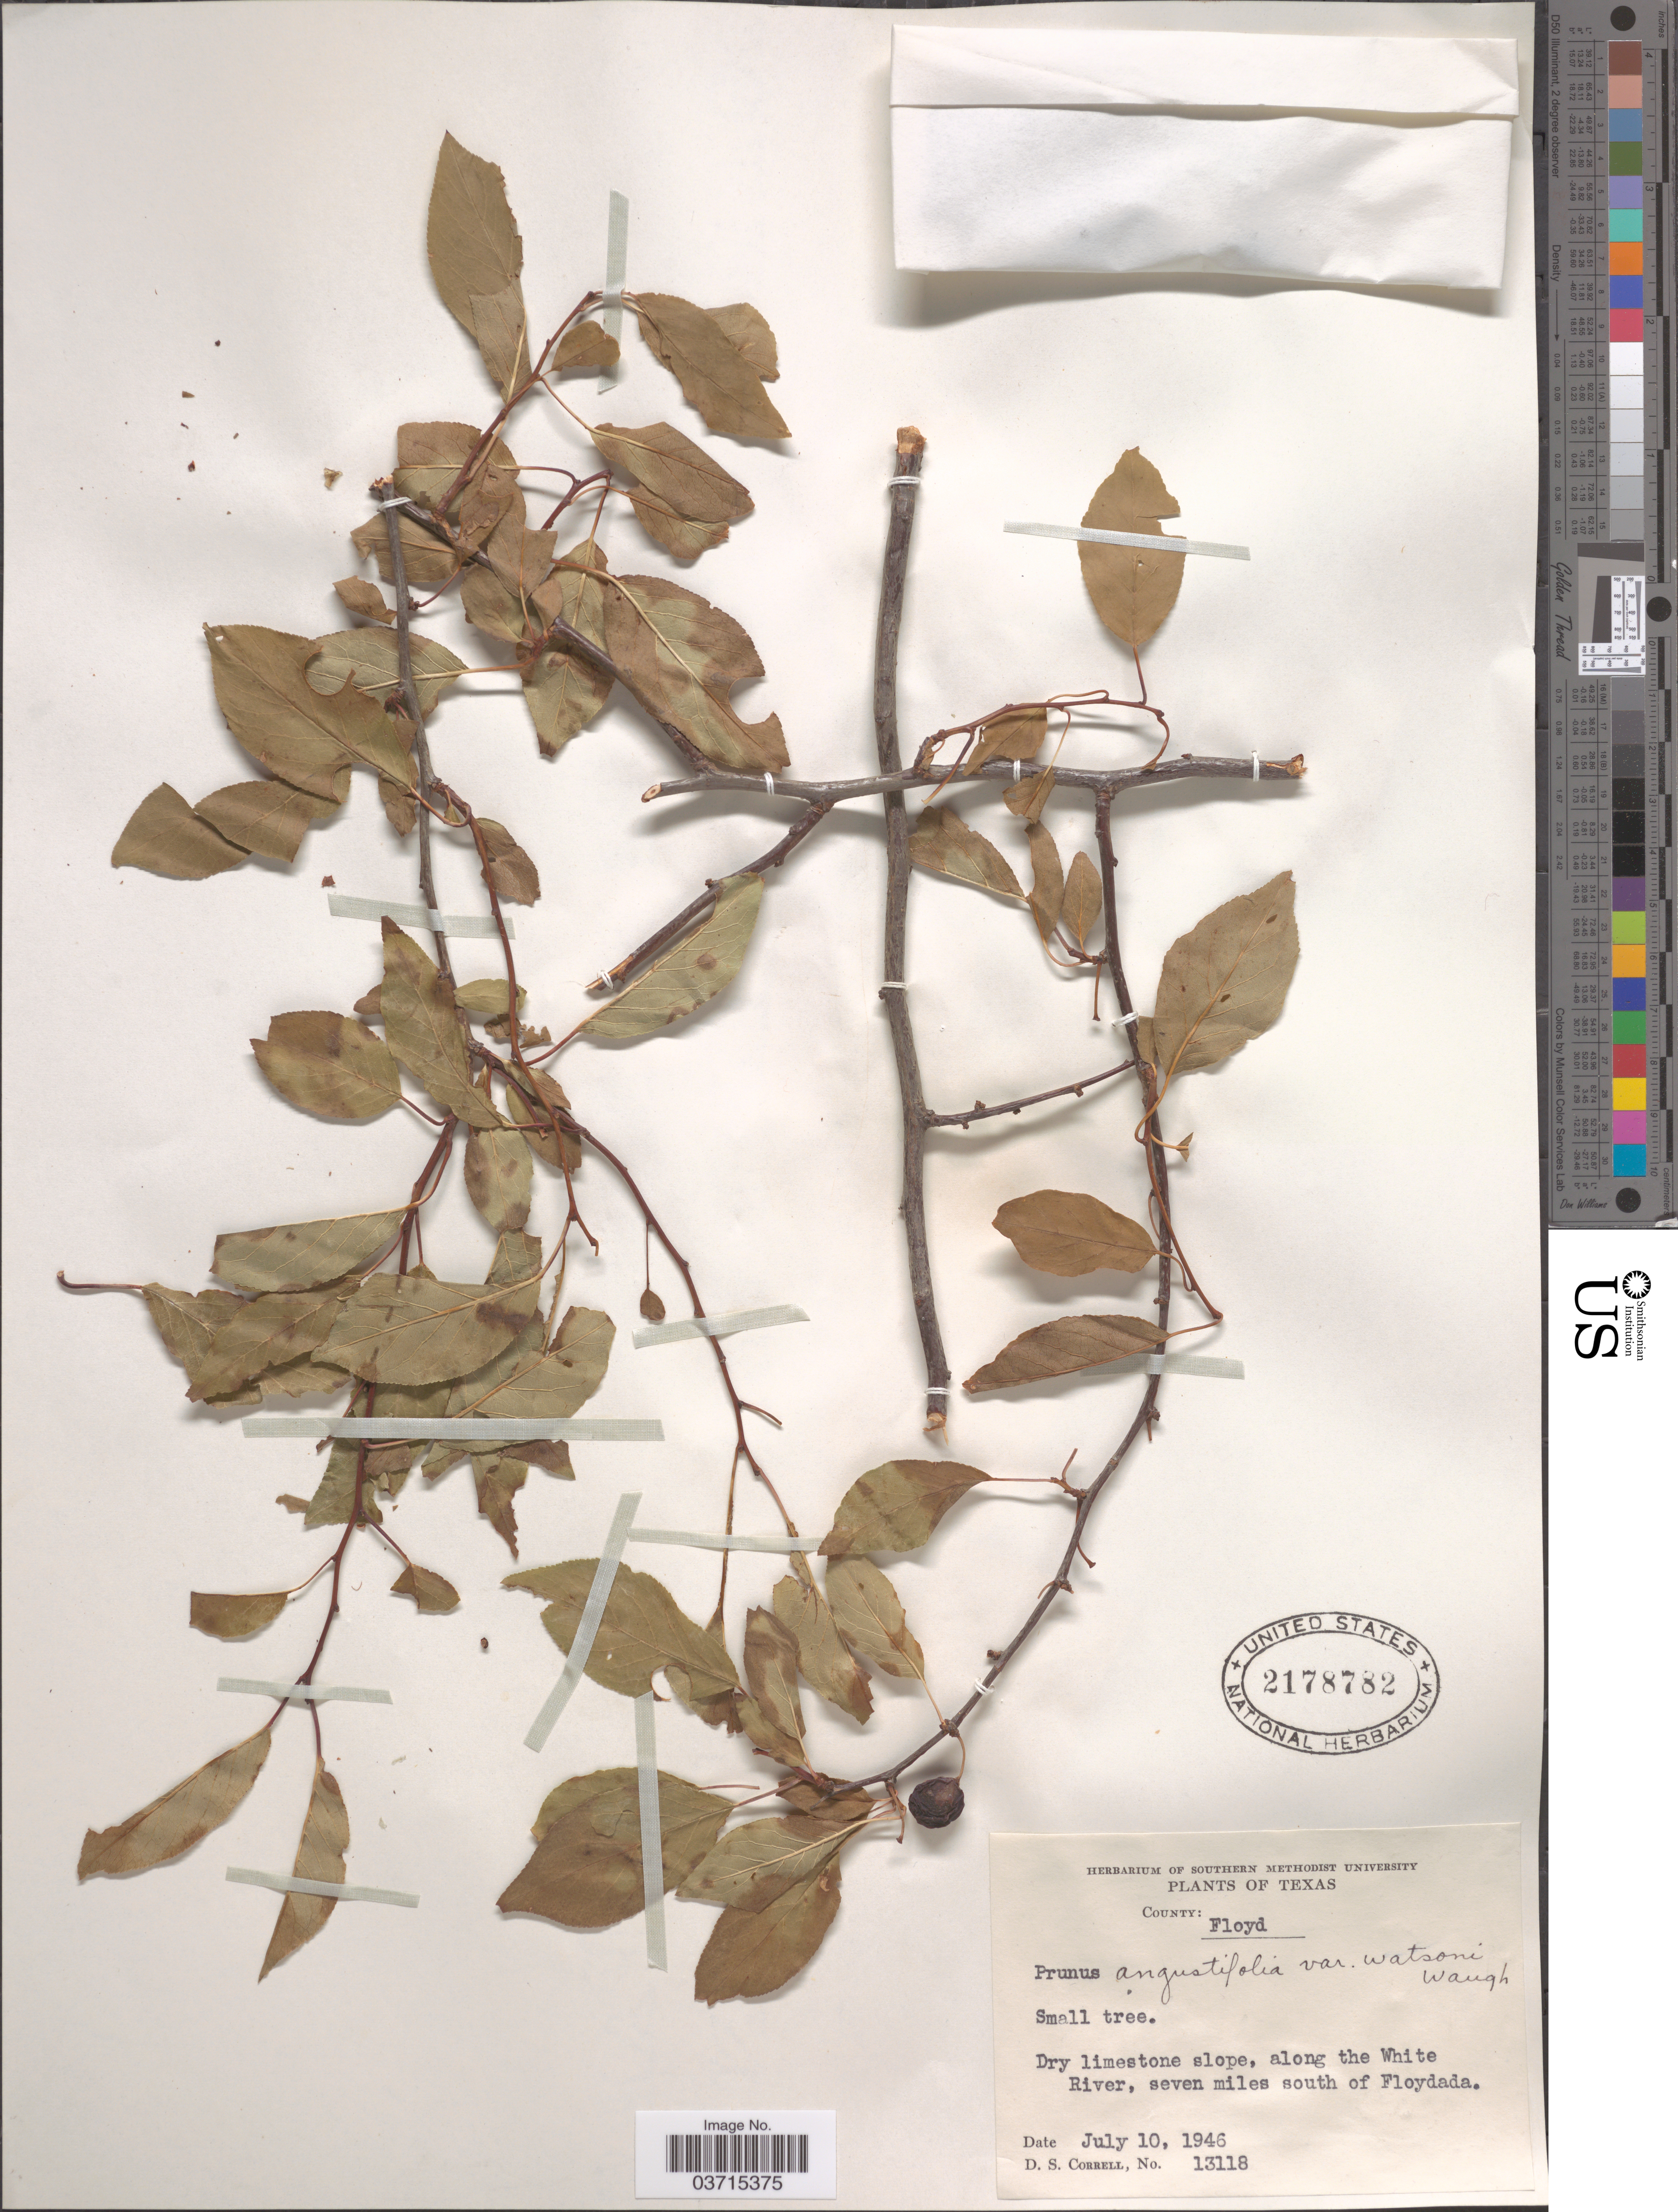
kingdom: Plantae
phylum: Tracheophyta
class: Magnoliopsida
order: Rosales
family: Rosaceae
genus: Prunus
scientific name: Prunus angustifolia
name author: Marshall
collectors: D. S. Correll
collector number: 13118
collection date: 1946-07-10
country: United States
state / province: Texas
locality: County: Floyd. Along the White River, seven miles south of Floydada.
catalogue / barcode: US 2178782